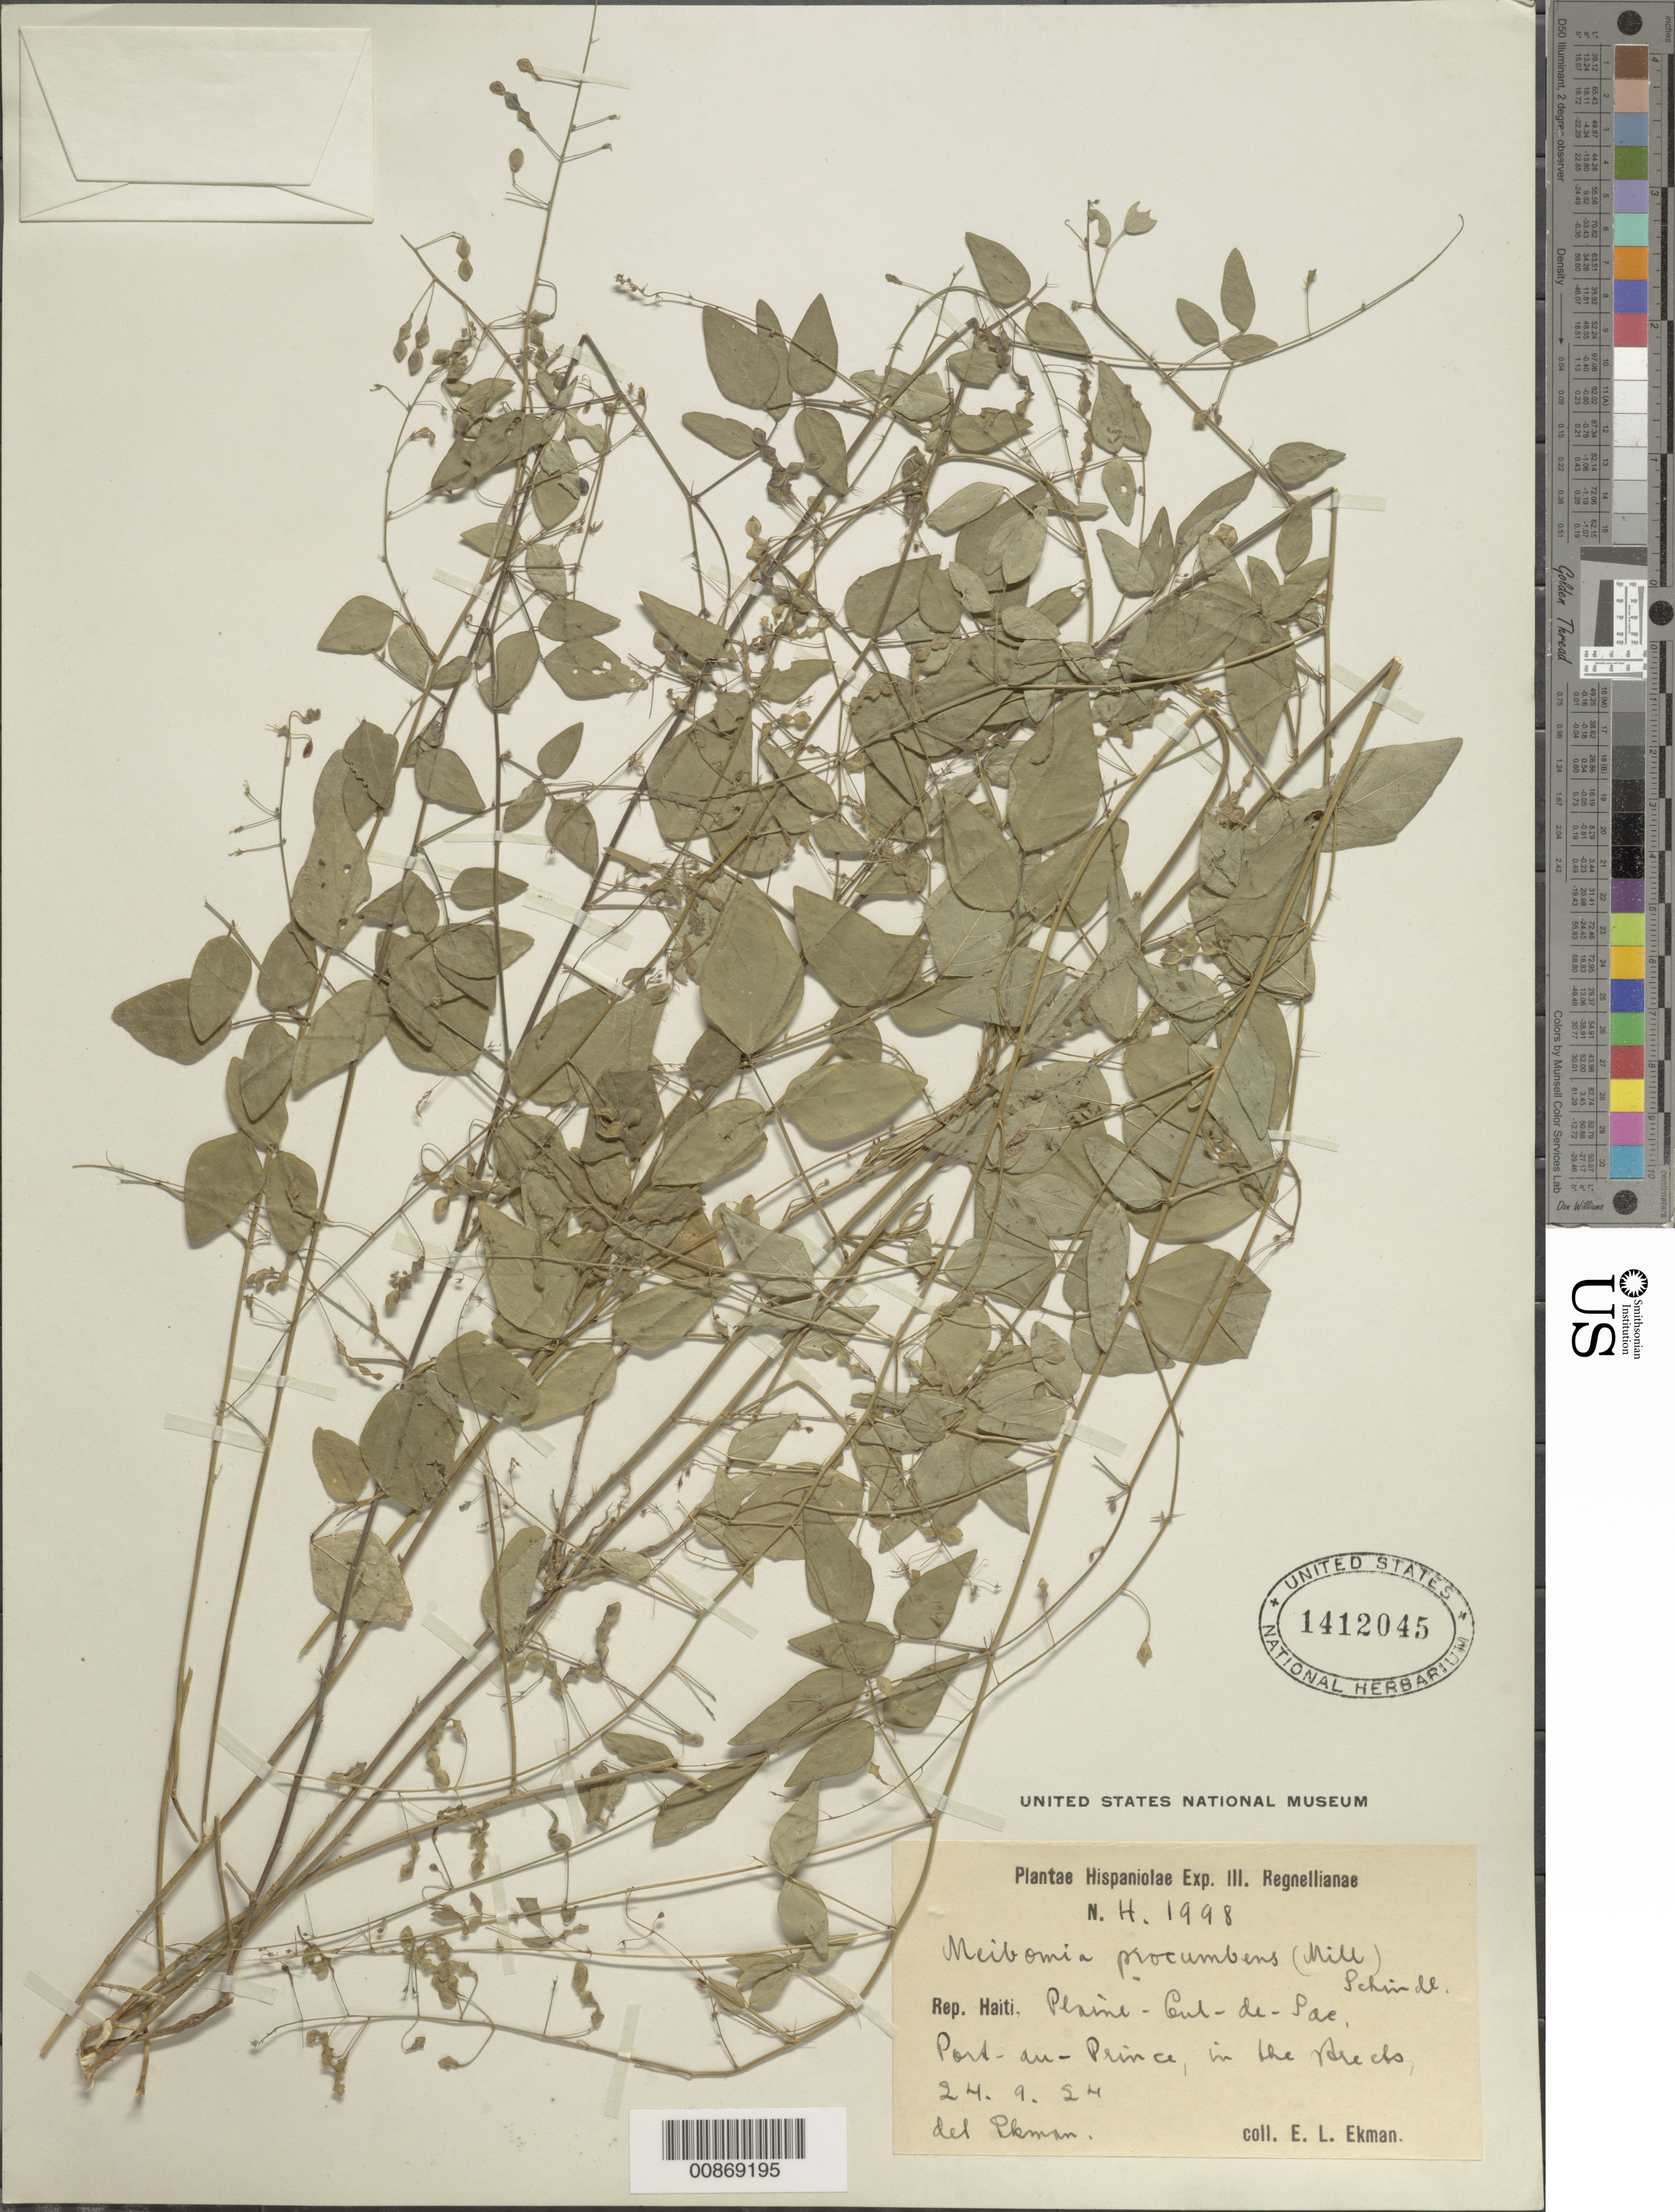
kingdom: Plantae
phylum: Tracheophyta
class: Magnoliopsida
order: Fabales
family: Fabaceae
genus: Desmodium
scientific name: Desmodium procumbens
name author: (Mill.) Hitchc.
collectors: E. L. Ekman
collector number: H 1998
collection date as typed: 24 Sep 1924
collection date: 1924-09-24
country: Haiti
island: Hispaniola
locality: Plaine Cul-de-Sac, Port-au-Prince.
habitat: In the streets.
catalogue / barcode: US 1412045